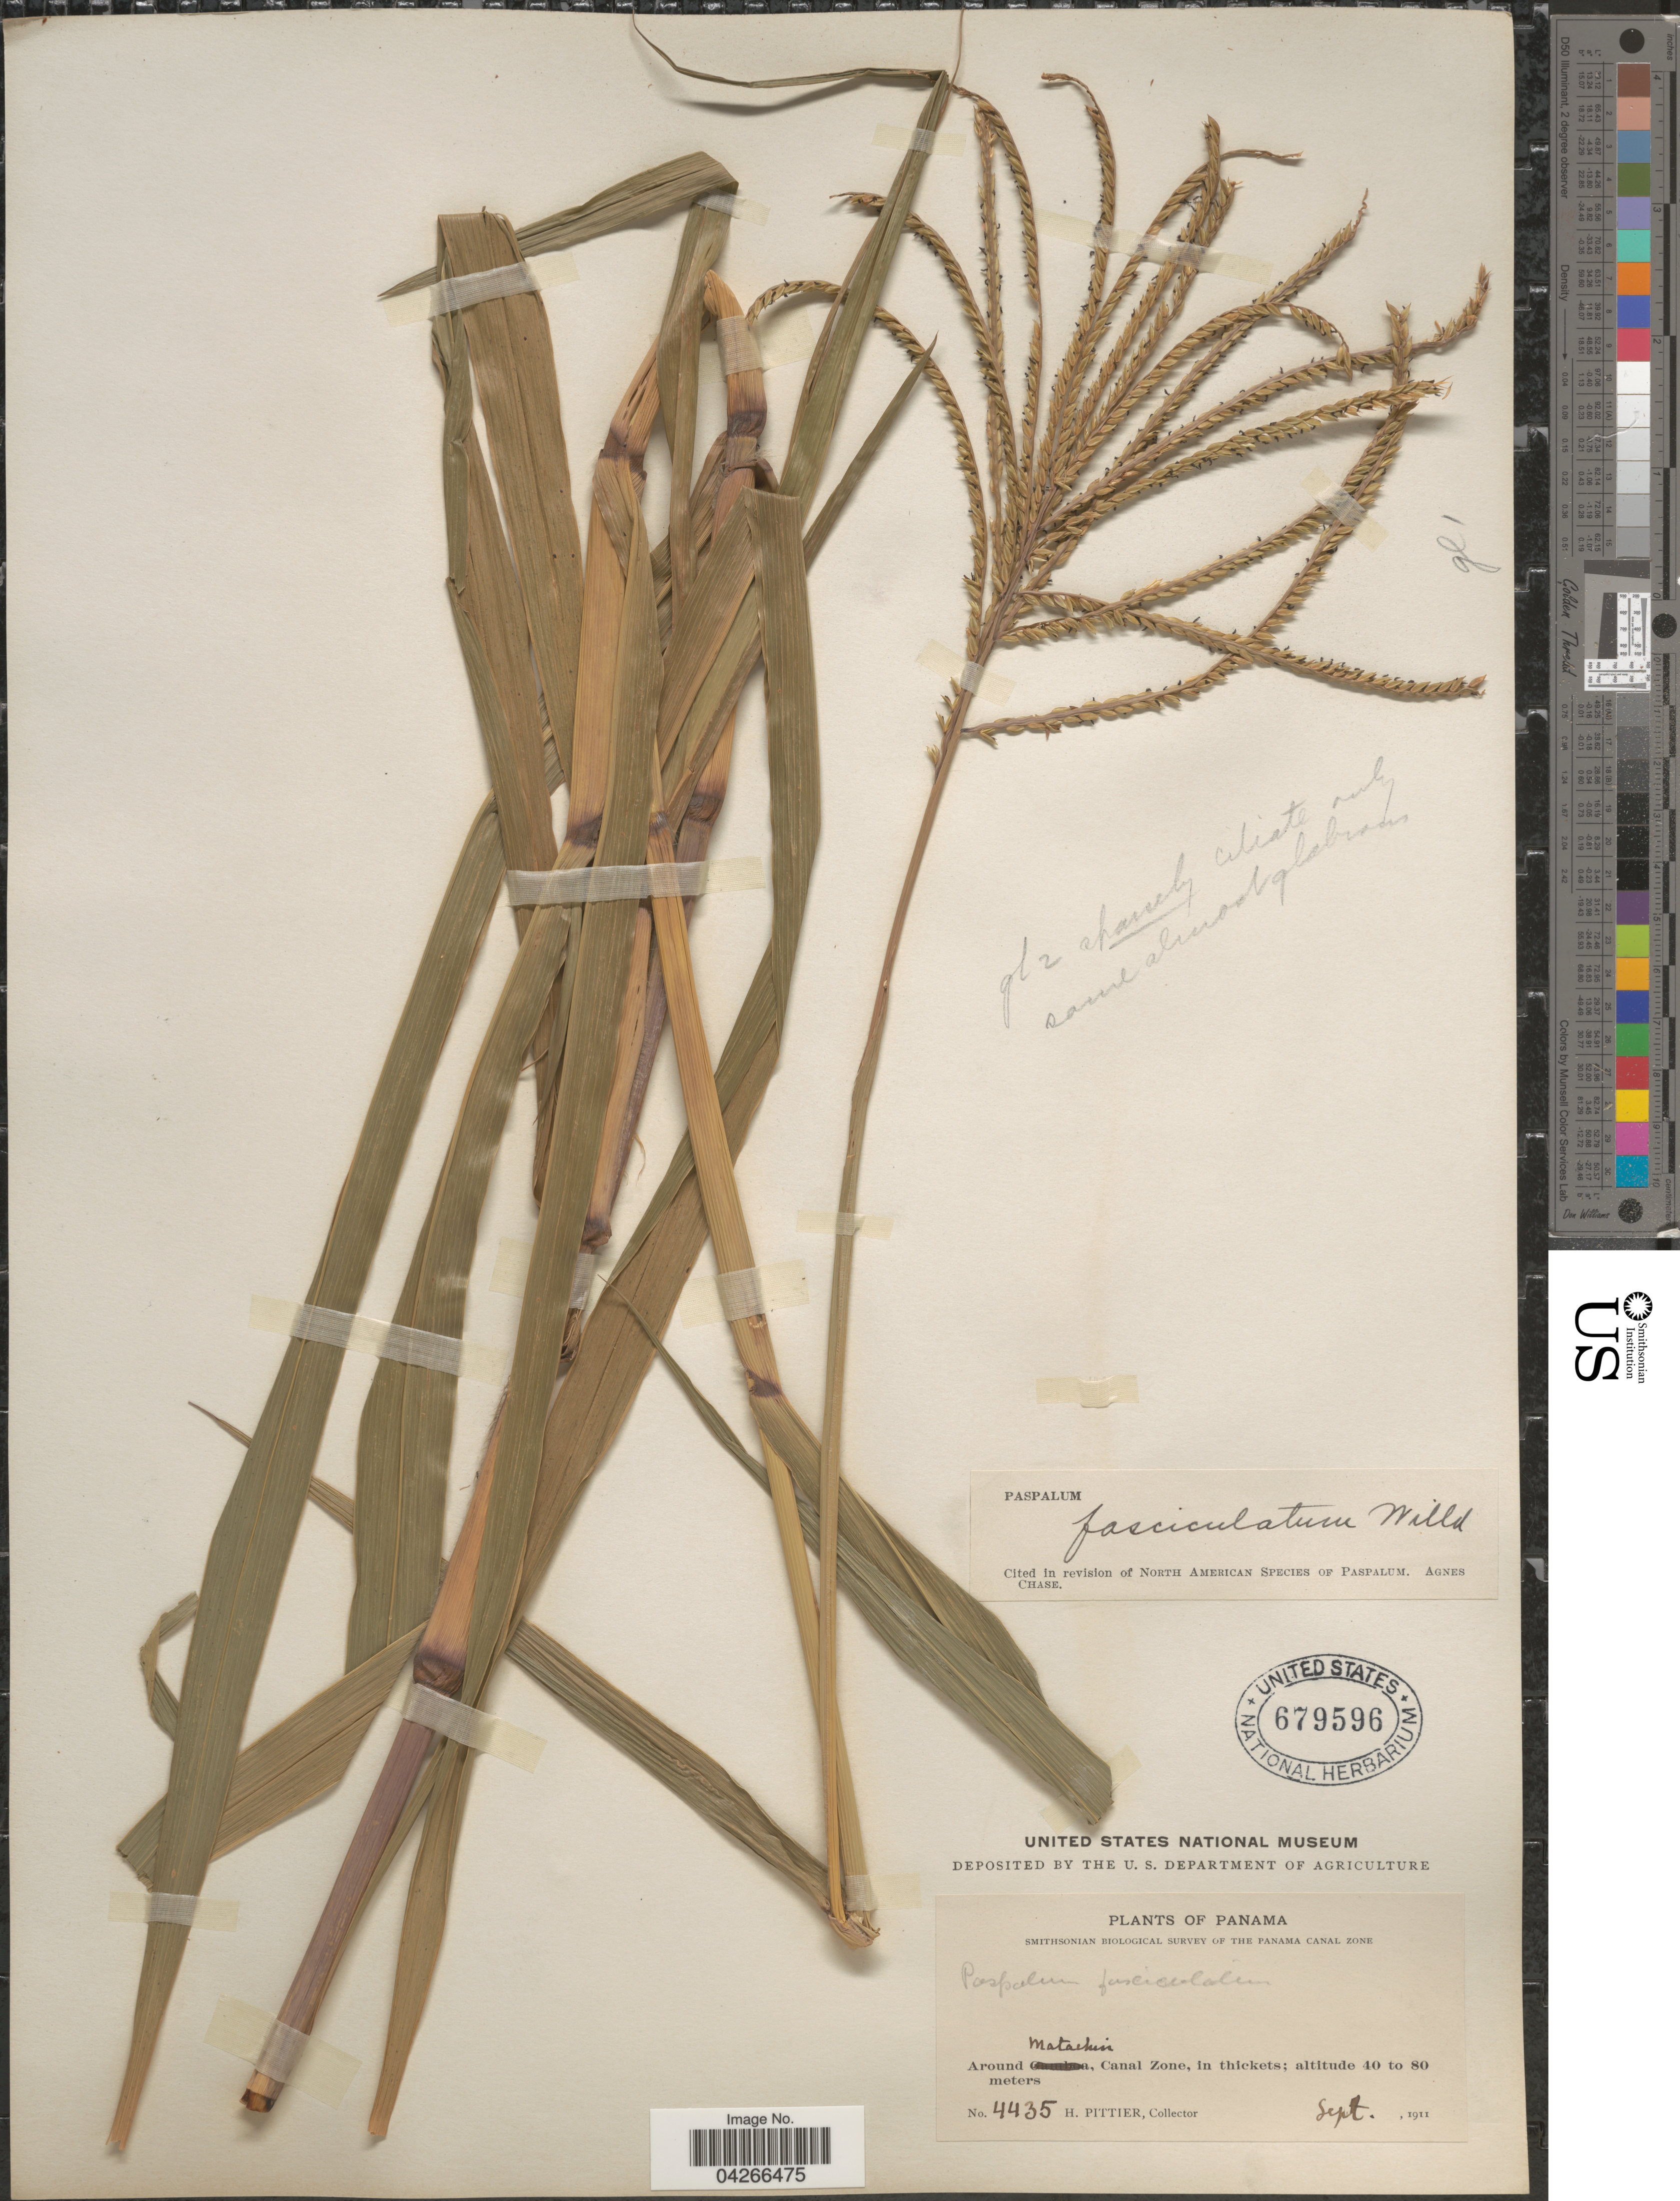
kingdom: Plantae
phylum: Tracheophyta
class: Liliopsida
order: Poales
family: Poaceae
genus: Paspalum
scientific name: Paspalum fasciculatum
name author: Willd. ex Flüggé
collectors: H. F. Pittier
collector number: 4435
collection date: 1911-09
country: Panama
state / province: Colón / Panamá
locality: Smithsonian Biological Survey of the Panama Canal Zone. Around Matachin, Canal Zone, in thickets.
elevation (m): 40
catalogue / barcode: US 679596